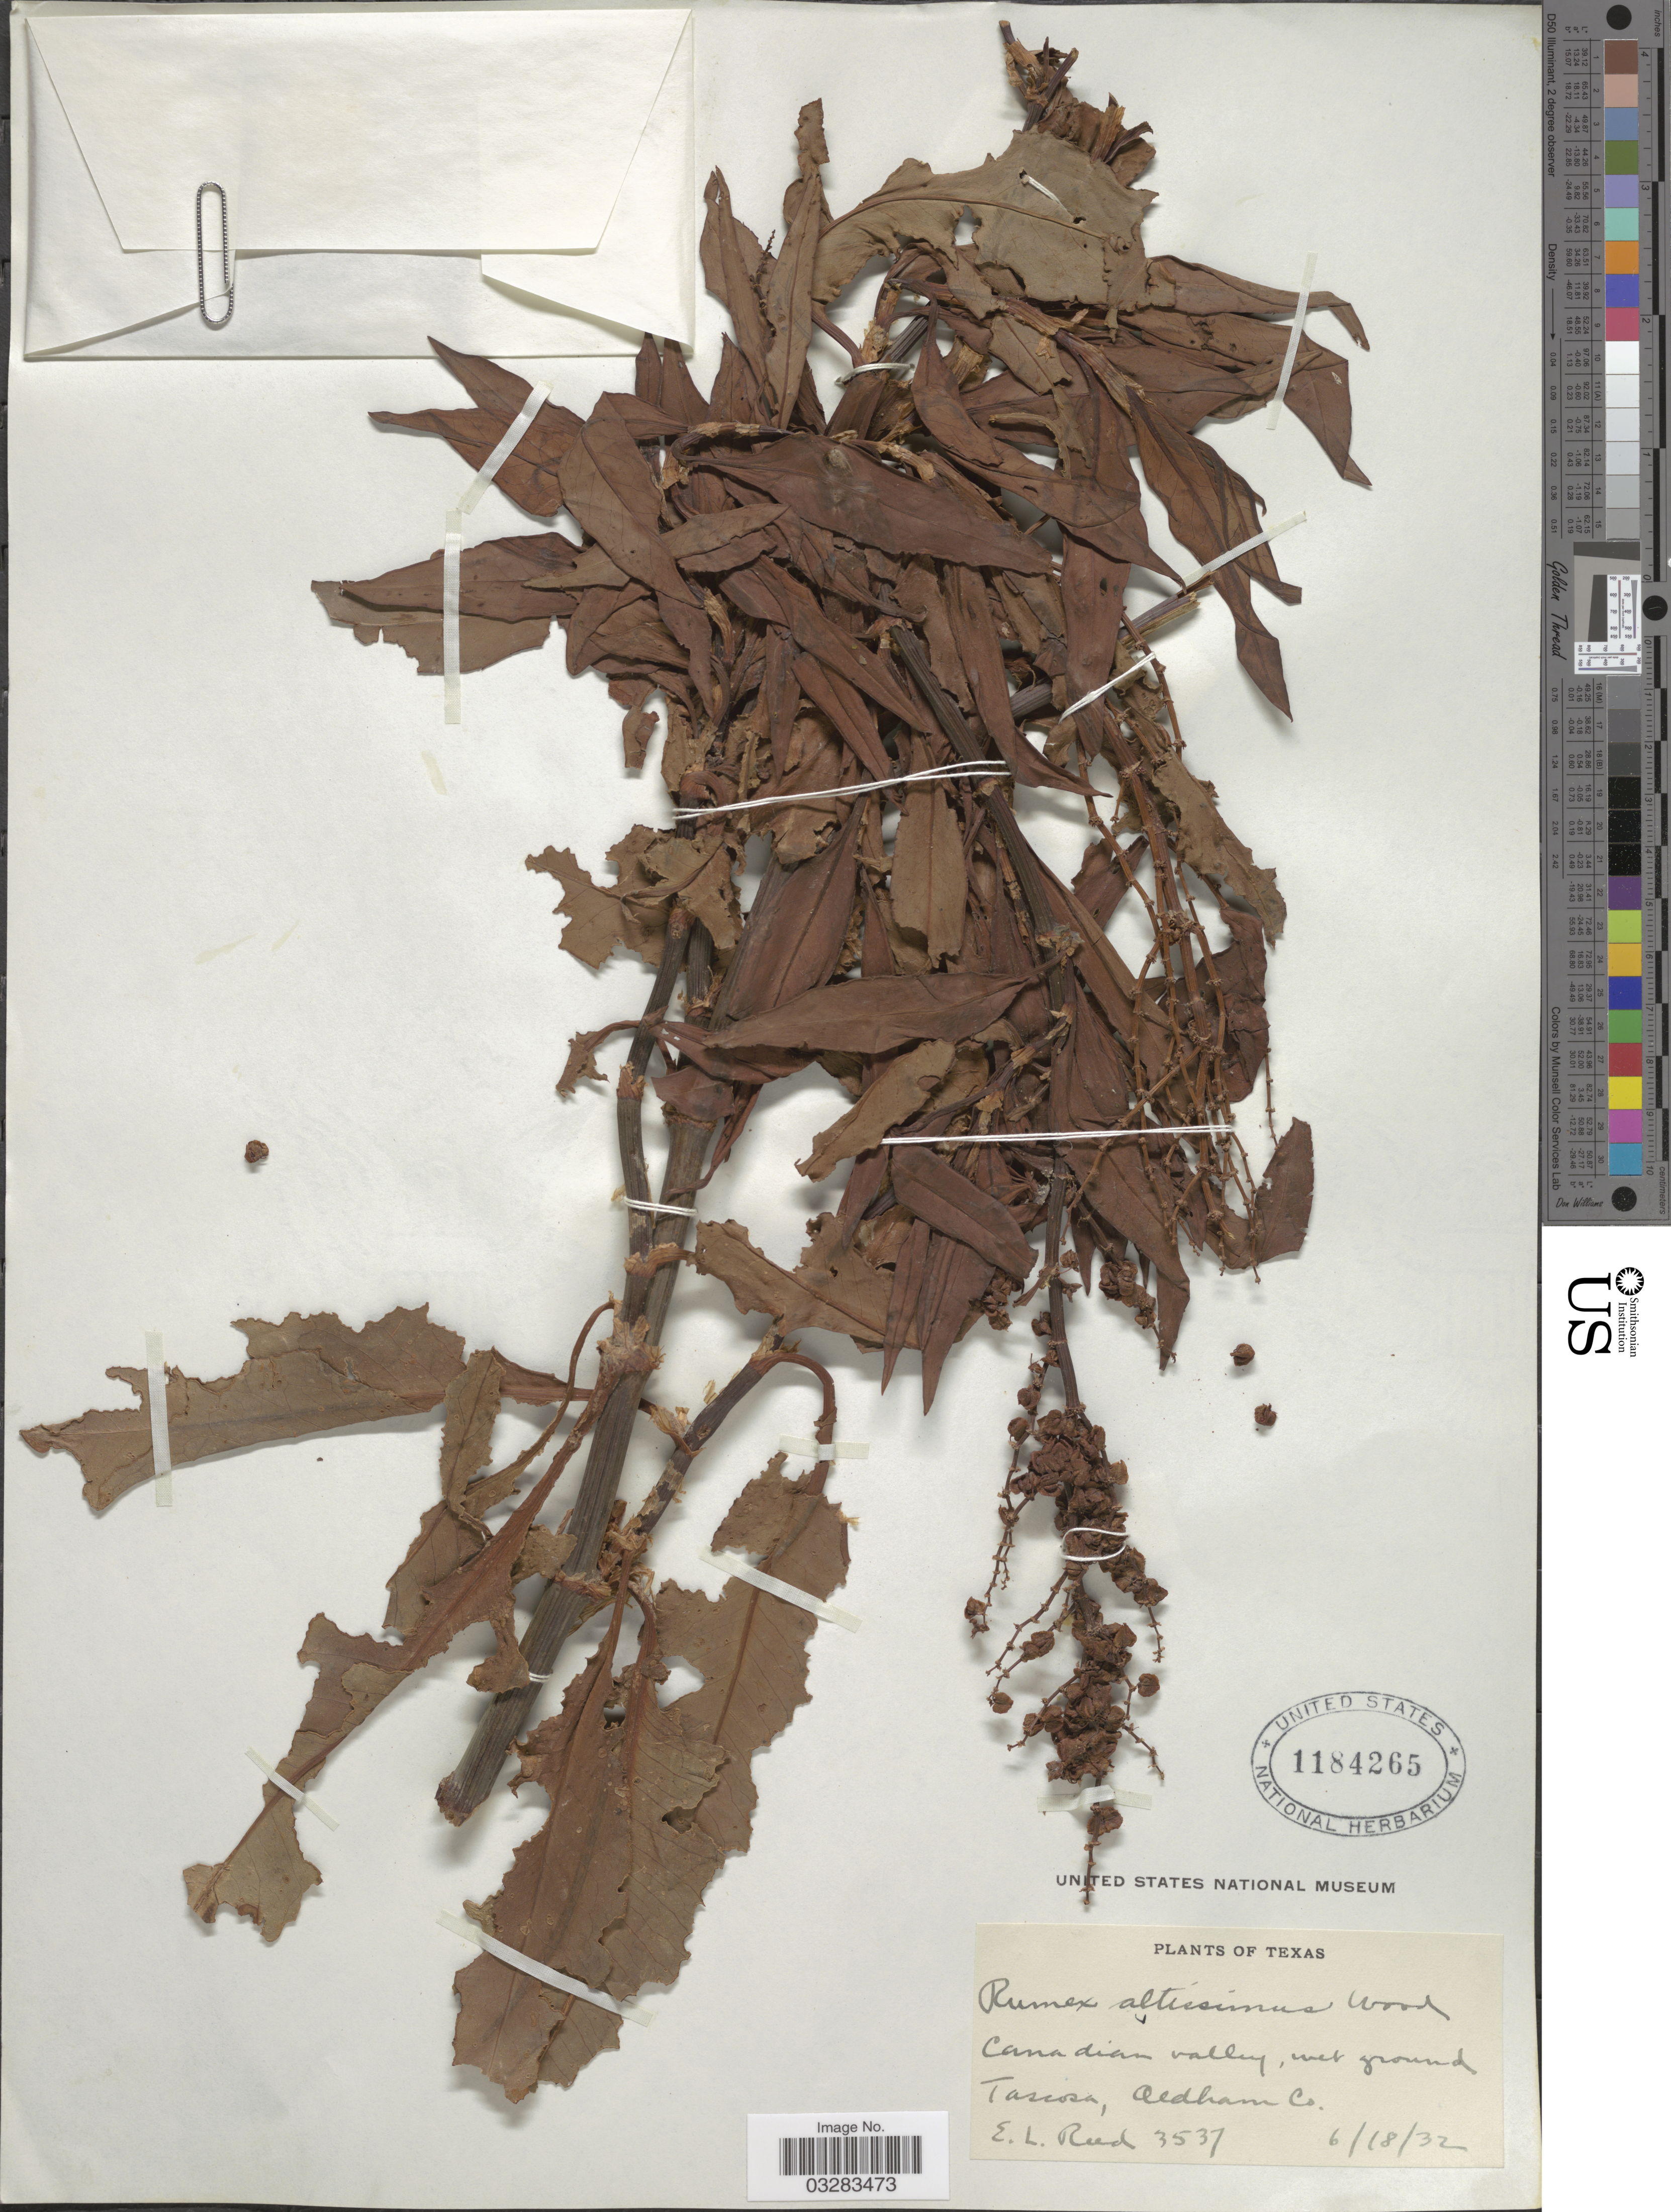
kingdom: Plantae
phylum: Tracheophyta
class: Magnoliopsida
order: Caryophyllales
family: Polygonaceae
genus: Rumex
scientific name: Rumex altissimus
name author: Alph. Wood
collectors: E. Reed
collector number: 3537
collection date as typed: Transcribed d/m/y: 18/6/32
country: United States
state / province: Texas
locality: Canadian valley, wet ground Tascosa, Aldham Co.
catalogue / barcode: US 1184265